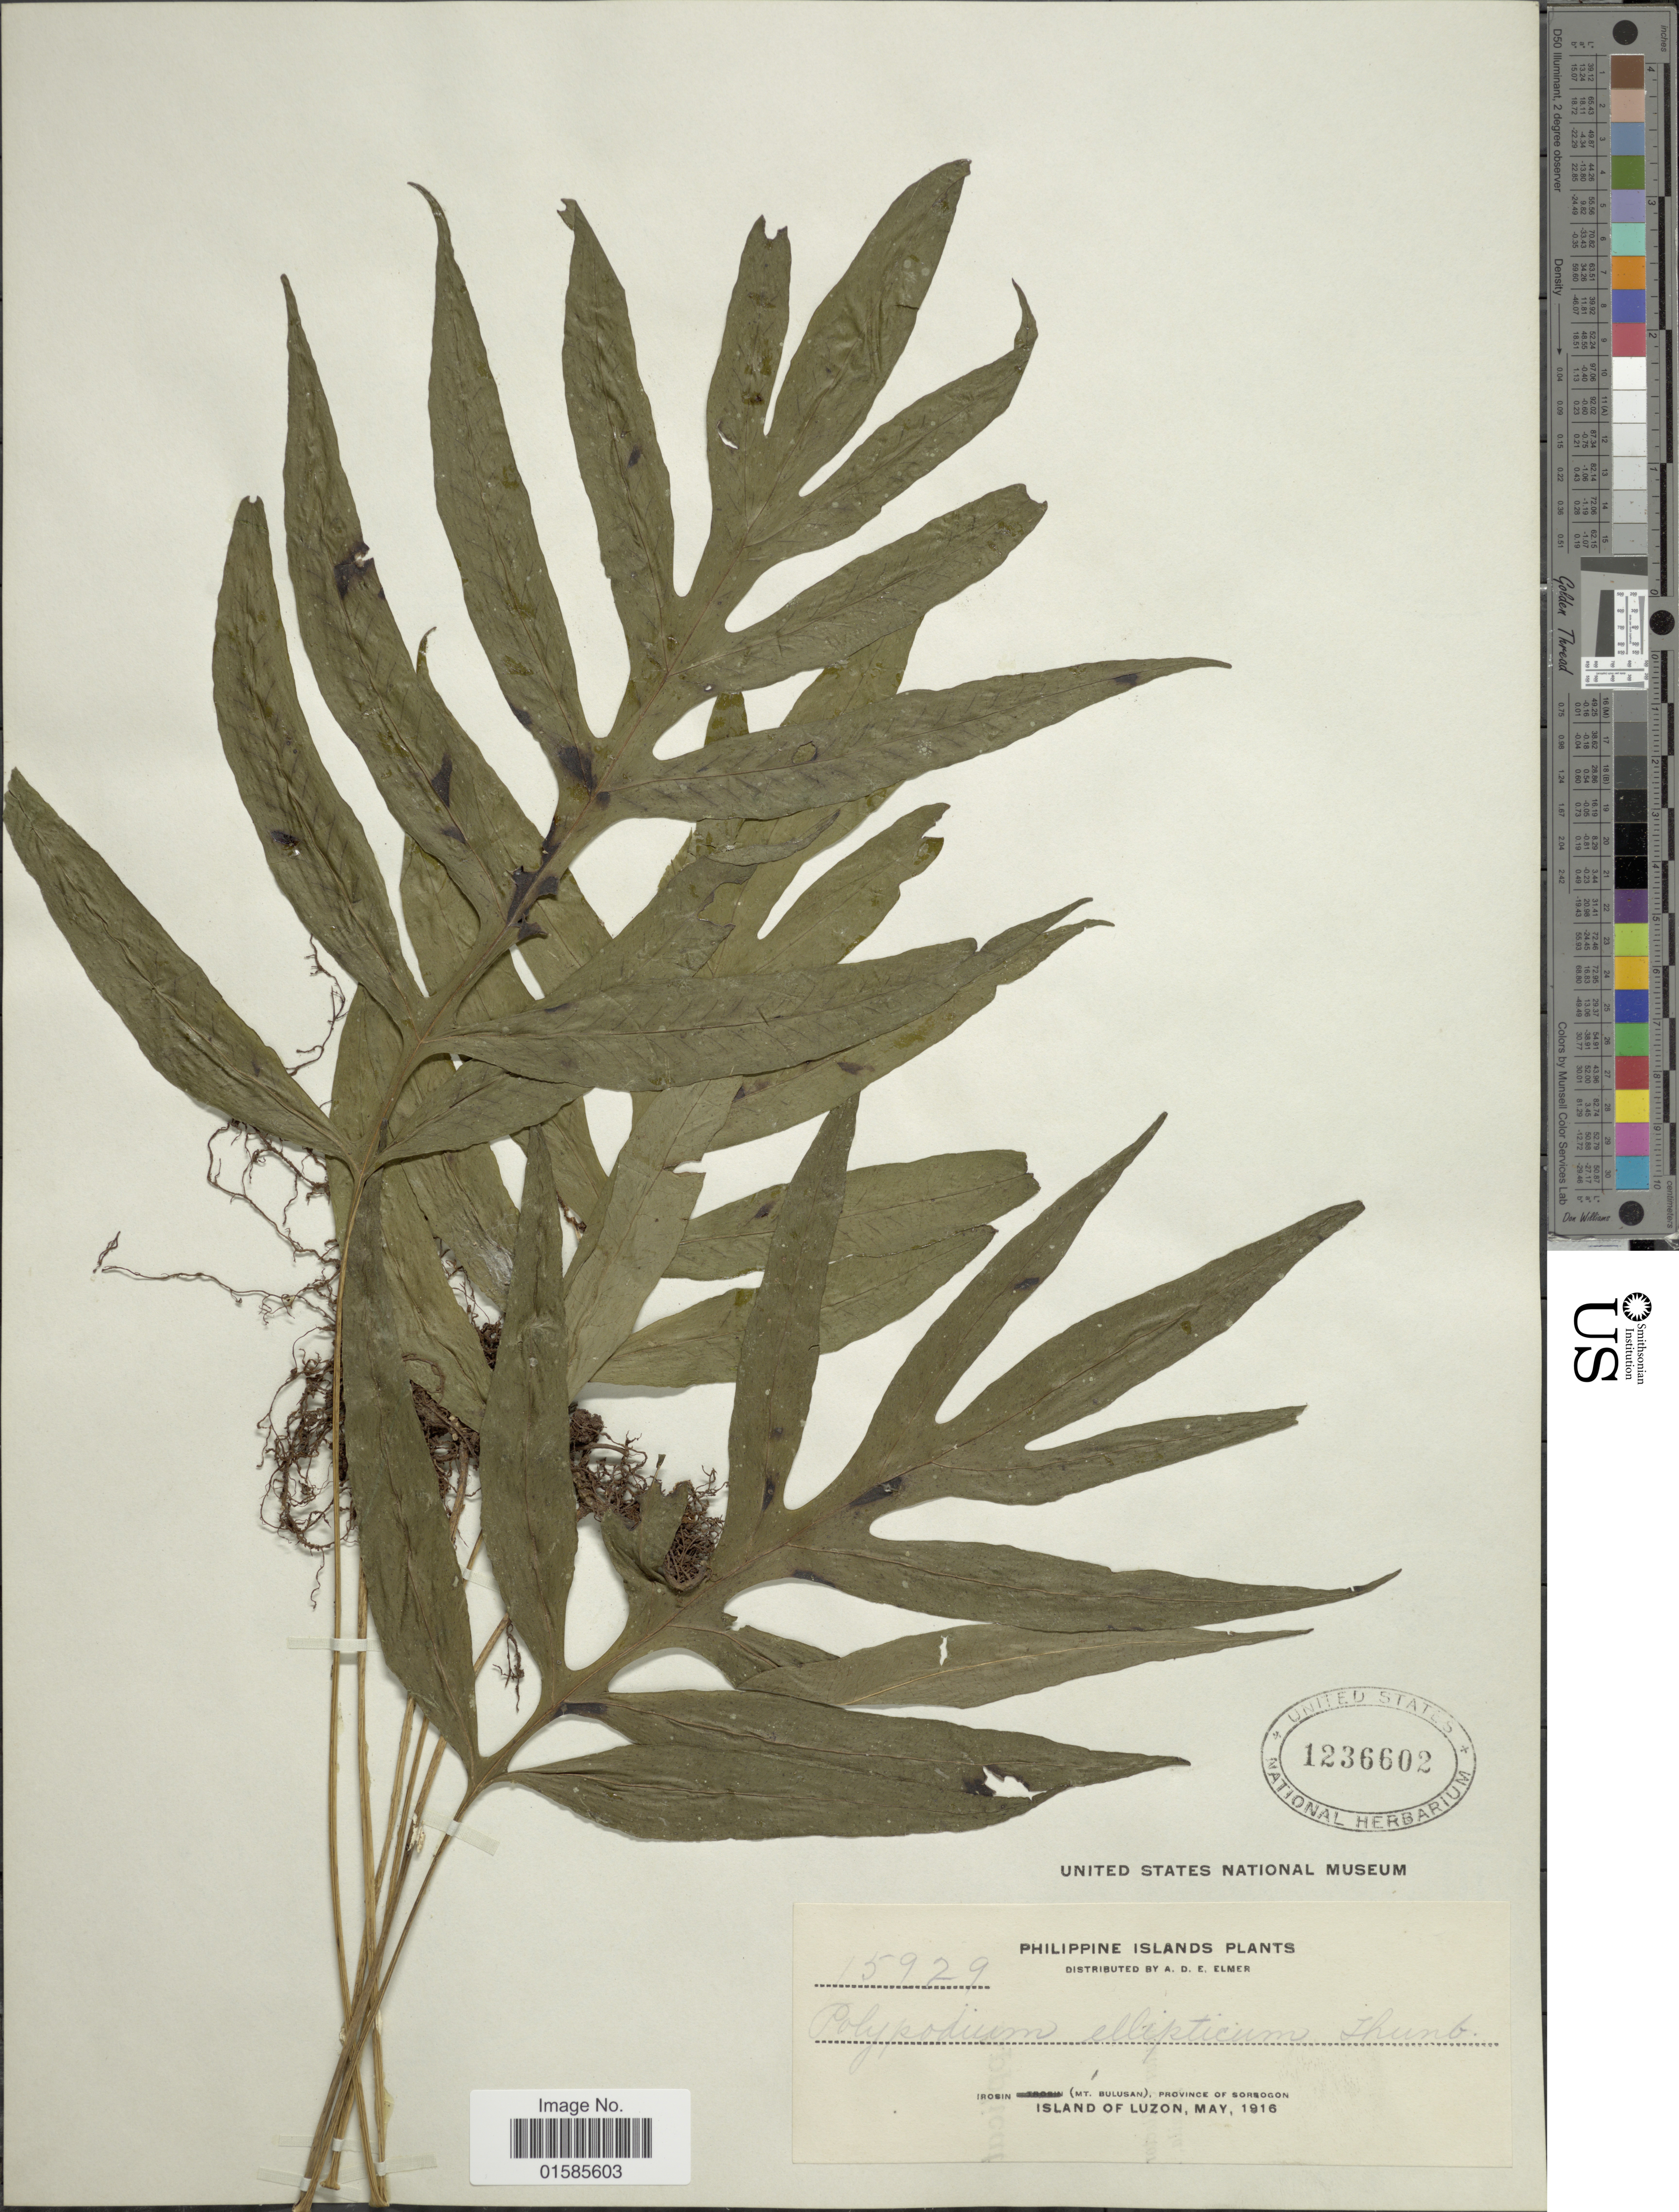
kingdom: Plantae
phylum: Tracheophyta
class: Polypodiopsida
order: Polypodiales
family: Polypodiaceae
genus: Leptochilus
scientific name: Leptochilus ellipticus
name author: (Thunb.) Noot.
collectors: A. D. E. Elmer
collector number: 15929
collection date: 1916-05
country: Philippines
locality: Philippine Island, Irosin (Mt. Bulusan), Province of Sorsogon, Island of Luzon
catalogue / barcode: US 1236602